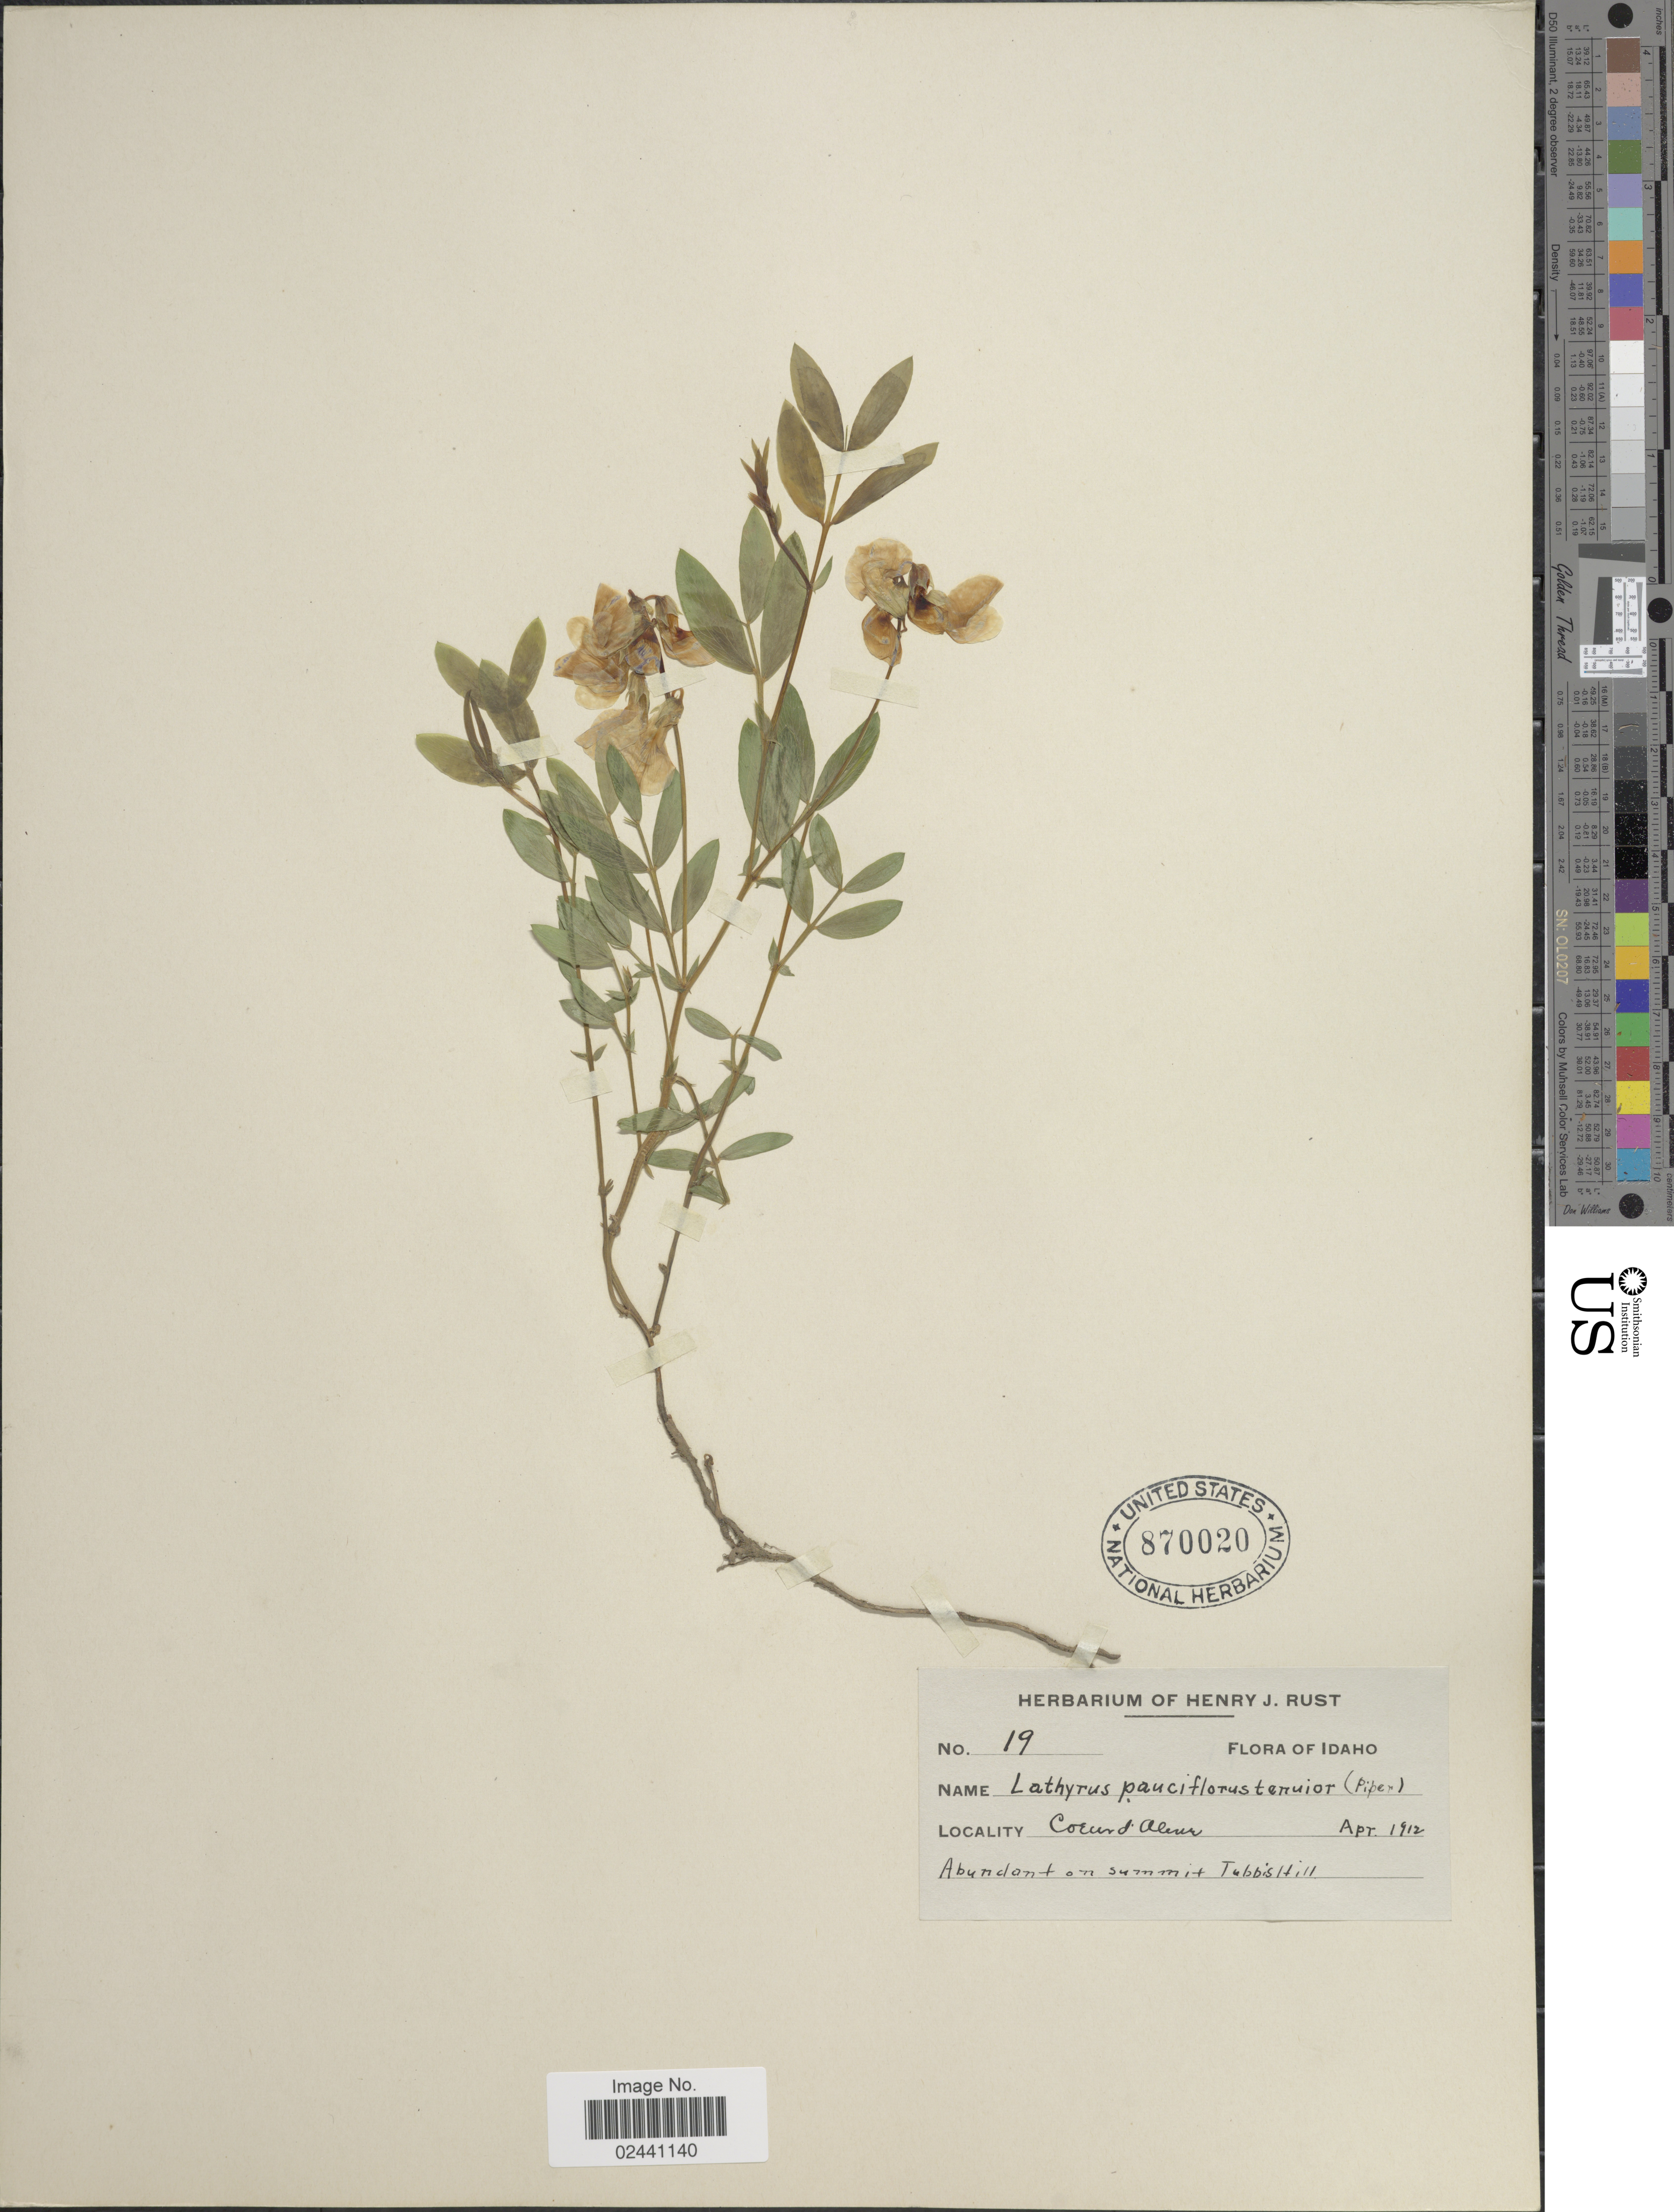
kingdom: Plantae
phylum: Tracheophyta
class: Magnoliopsida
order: Fabales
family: Fabaceae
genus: Lathyrus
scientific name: Lathyrus nevadensis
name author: S. Watson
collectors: ex herb. Henry J. Rust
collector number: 19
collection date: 1912-04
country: United States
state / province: Idaho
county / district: Kootenai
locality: Coeur d'Alene. On summit Tubb's Hill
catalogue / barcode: US 870020